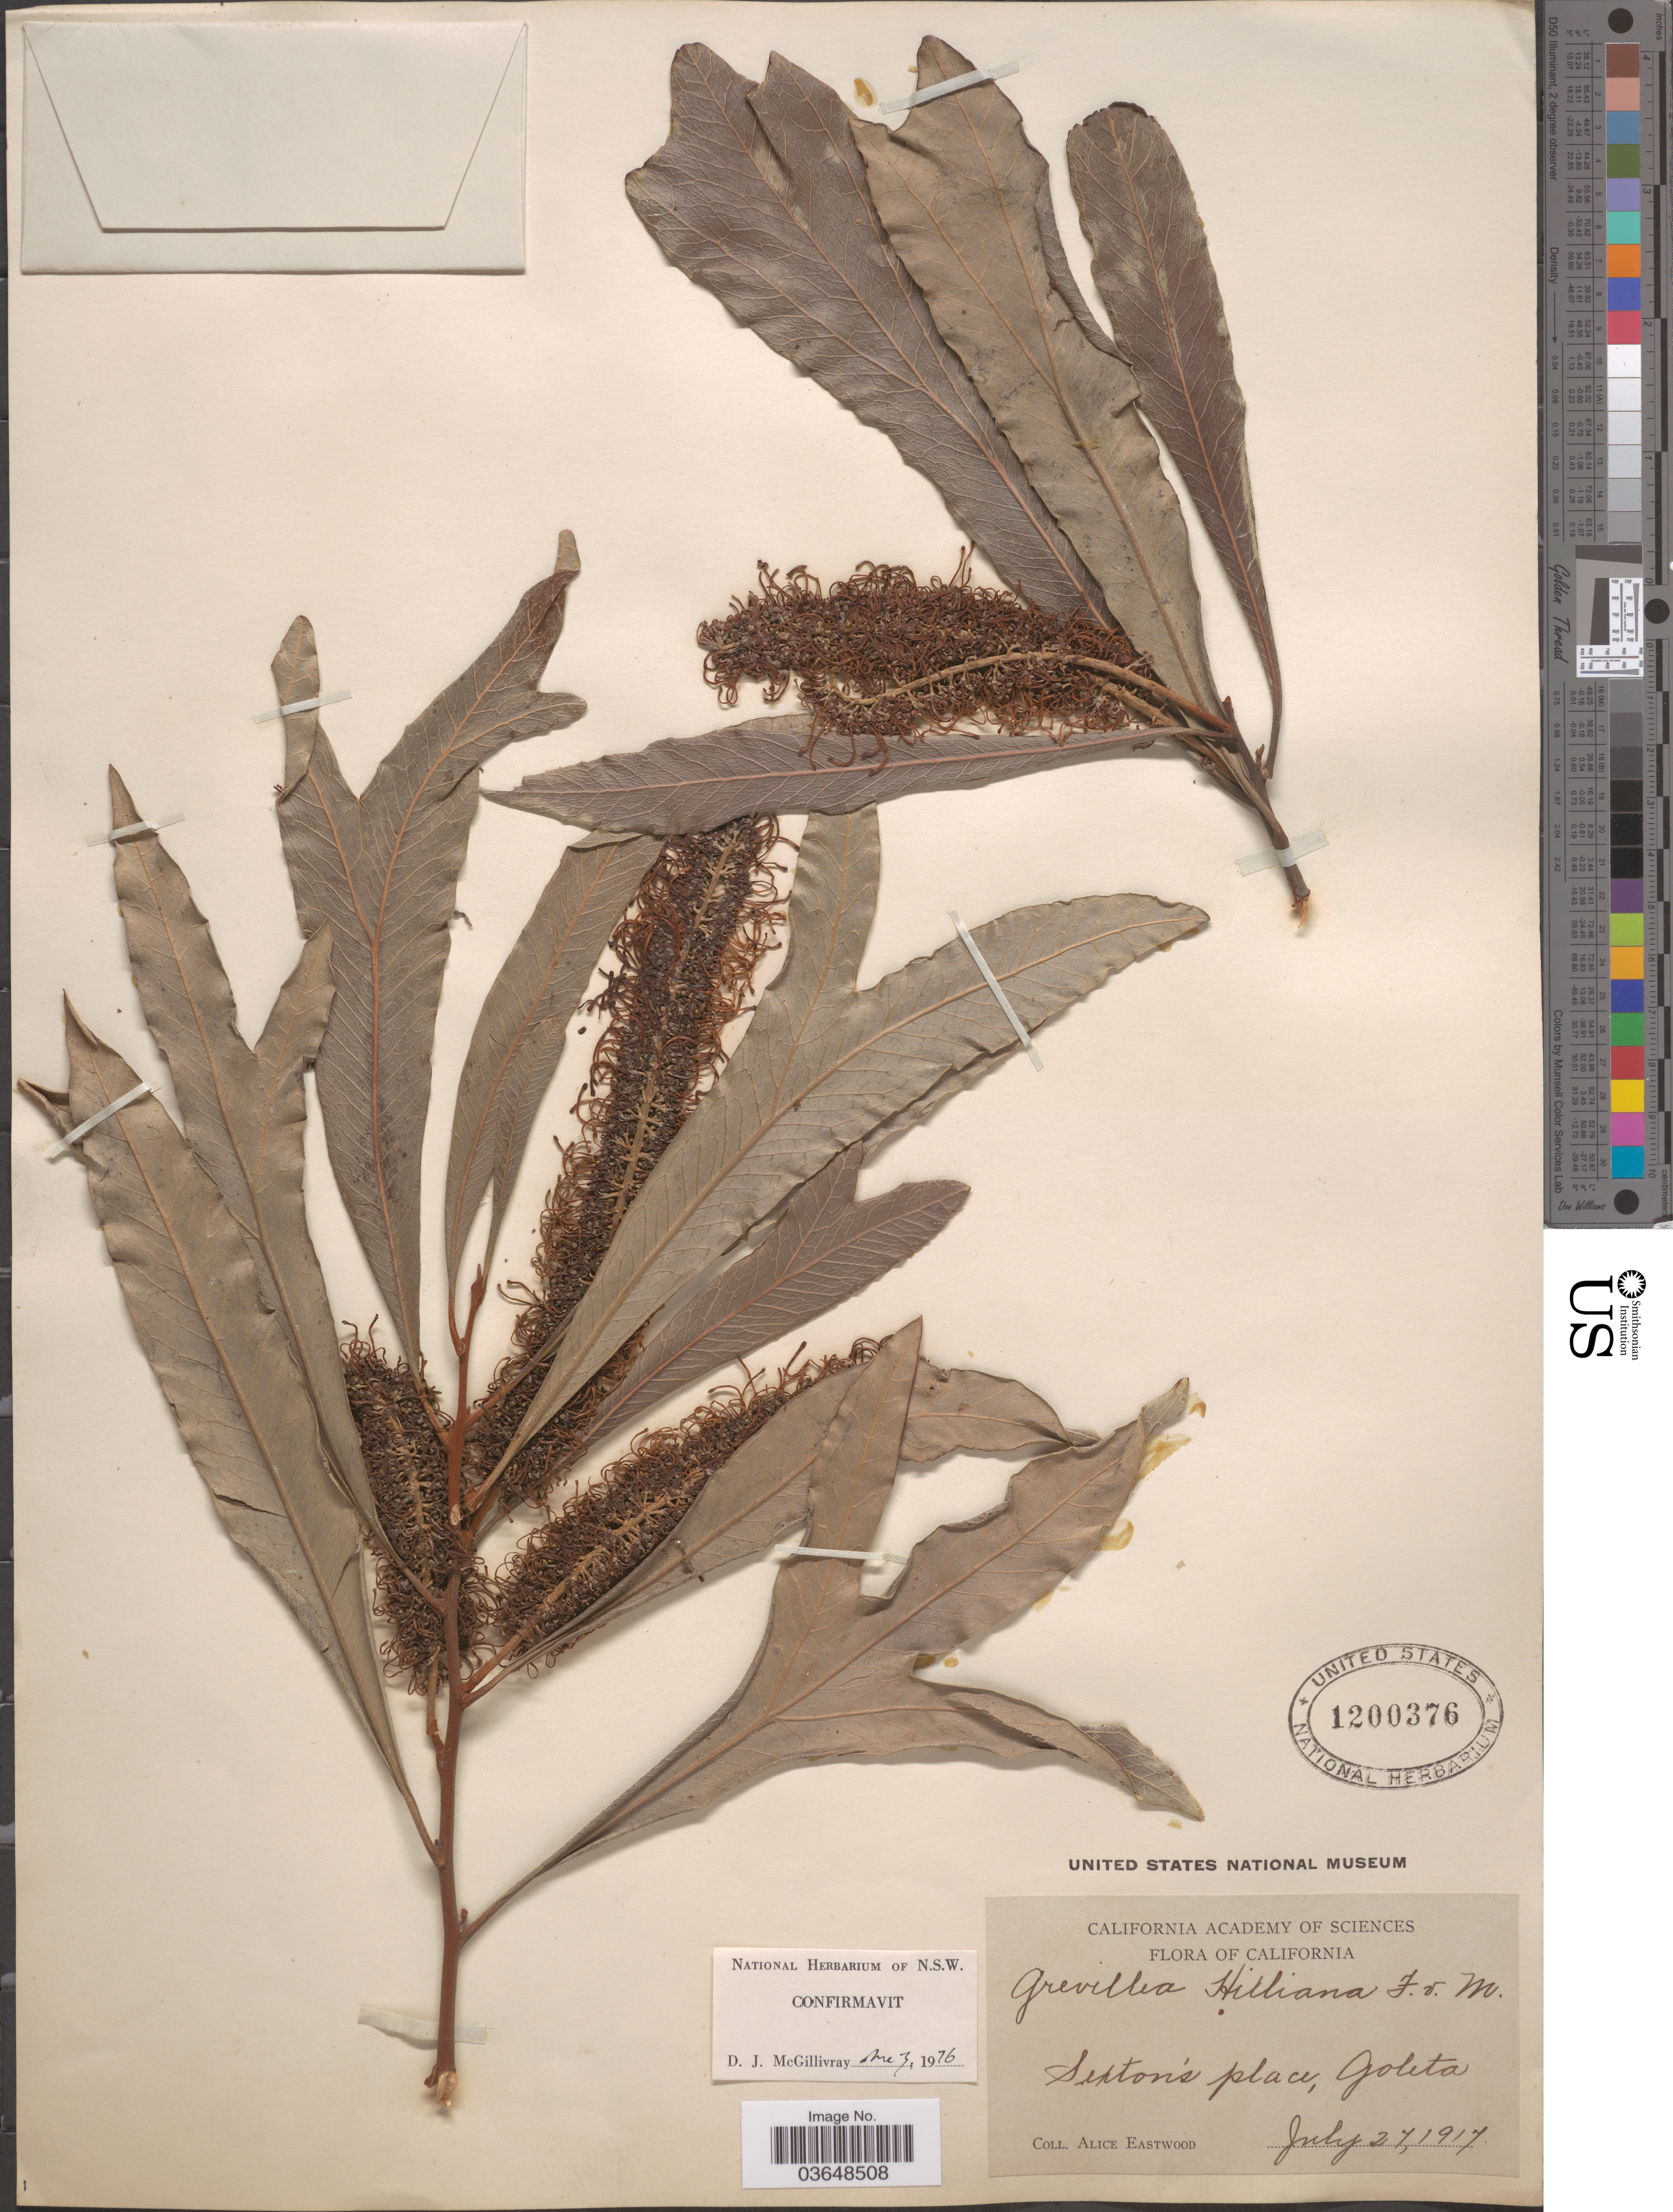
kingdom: Plantae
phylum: Tracheophyta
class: Magnoliopsida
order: Proteales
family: Proteaceae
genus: Grevillea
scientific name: Grevillea hilliana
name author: F. Muell.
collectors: A. Eastwood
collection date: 1917-07-27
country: United States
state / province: California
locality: Sexton's place, Goleta.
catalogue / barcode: US 1200376